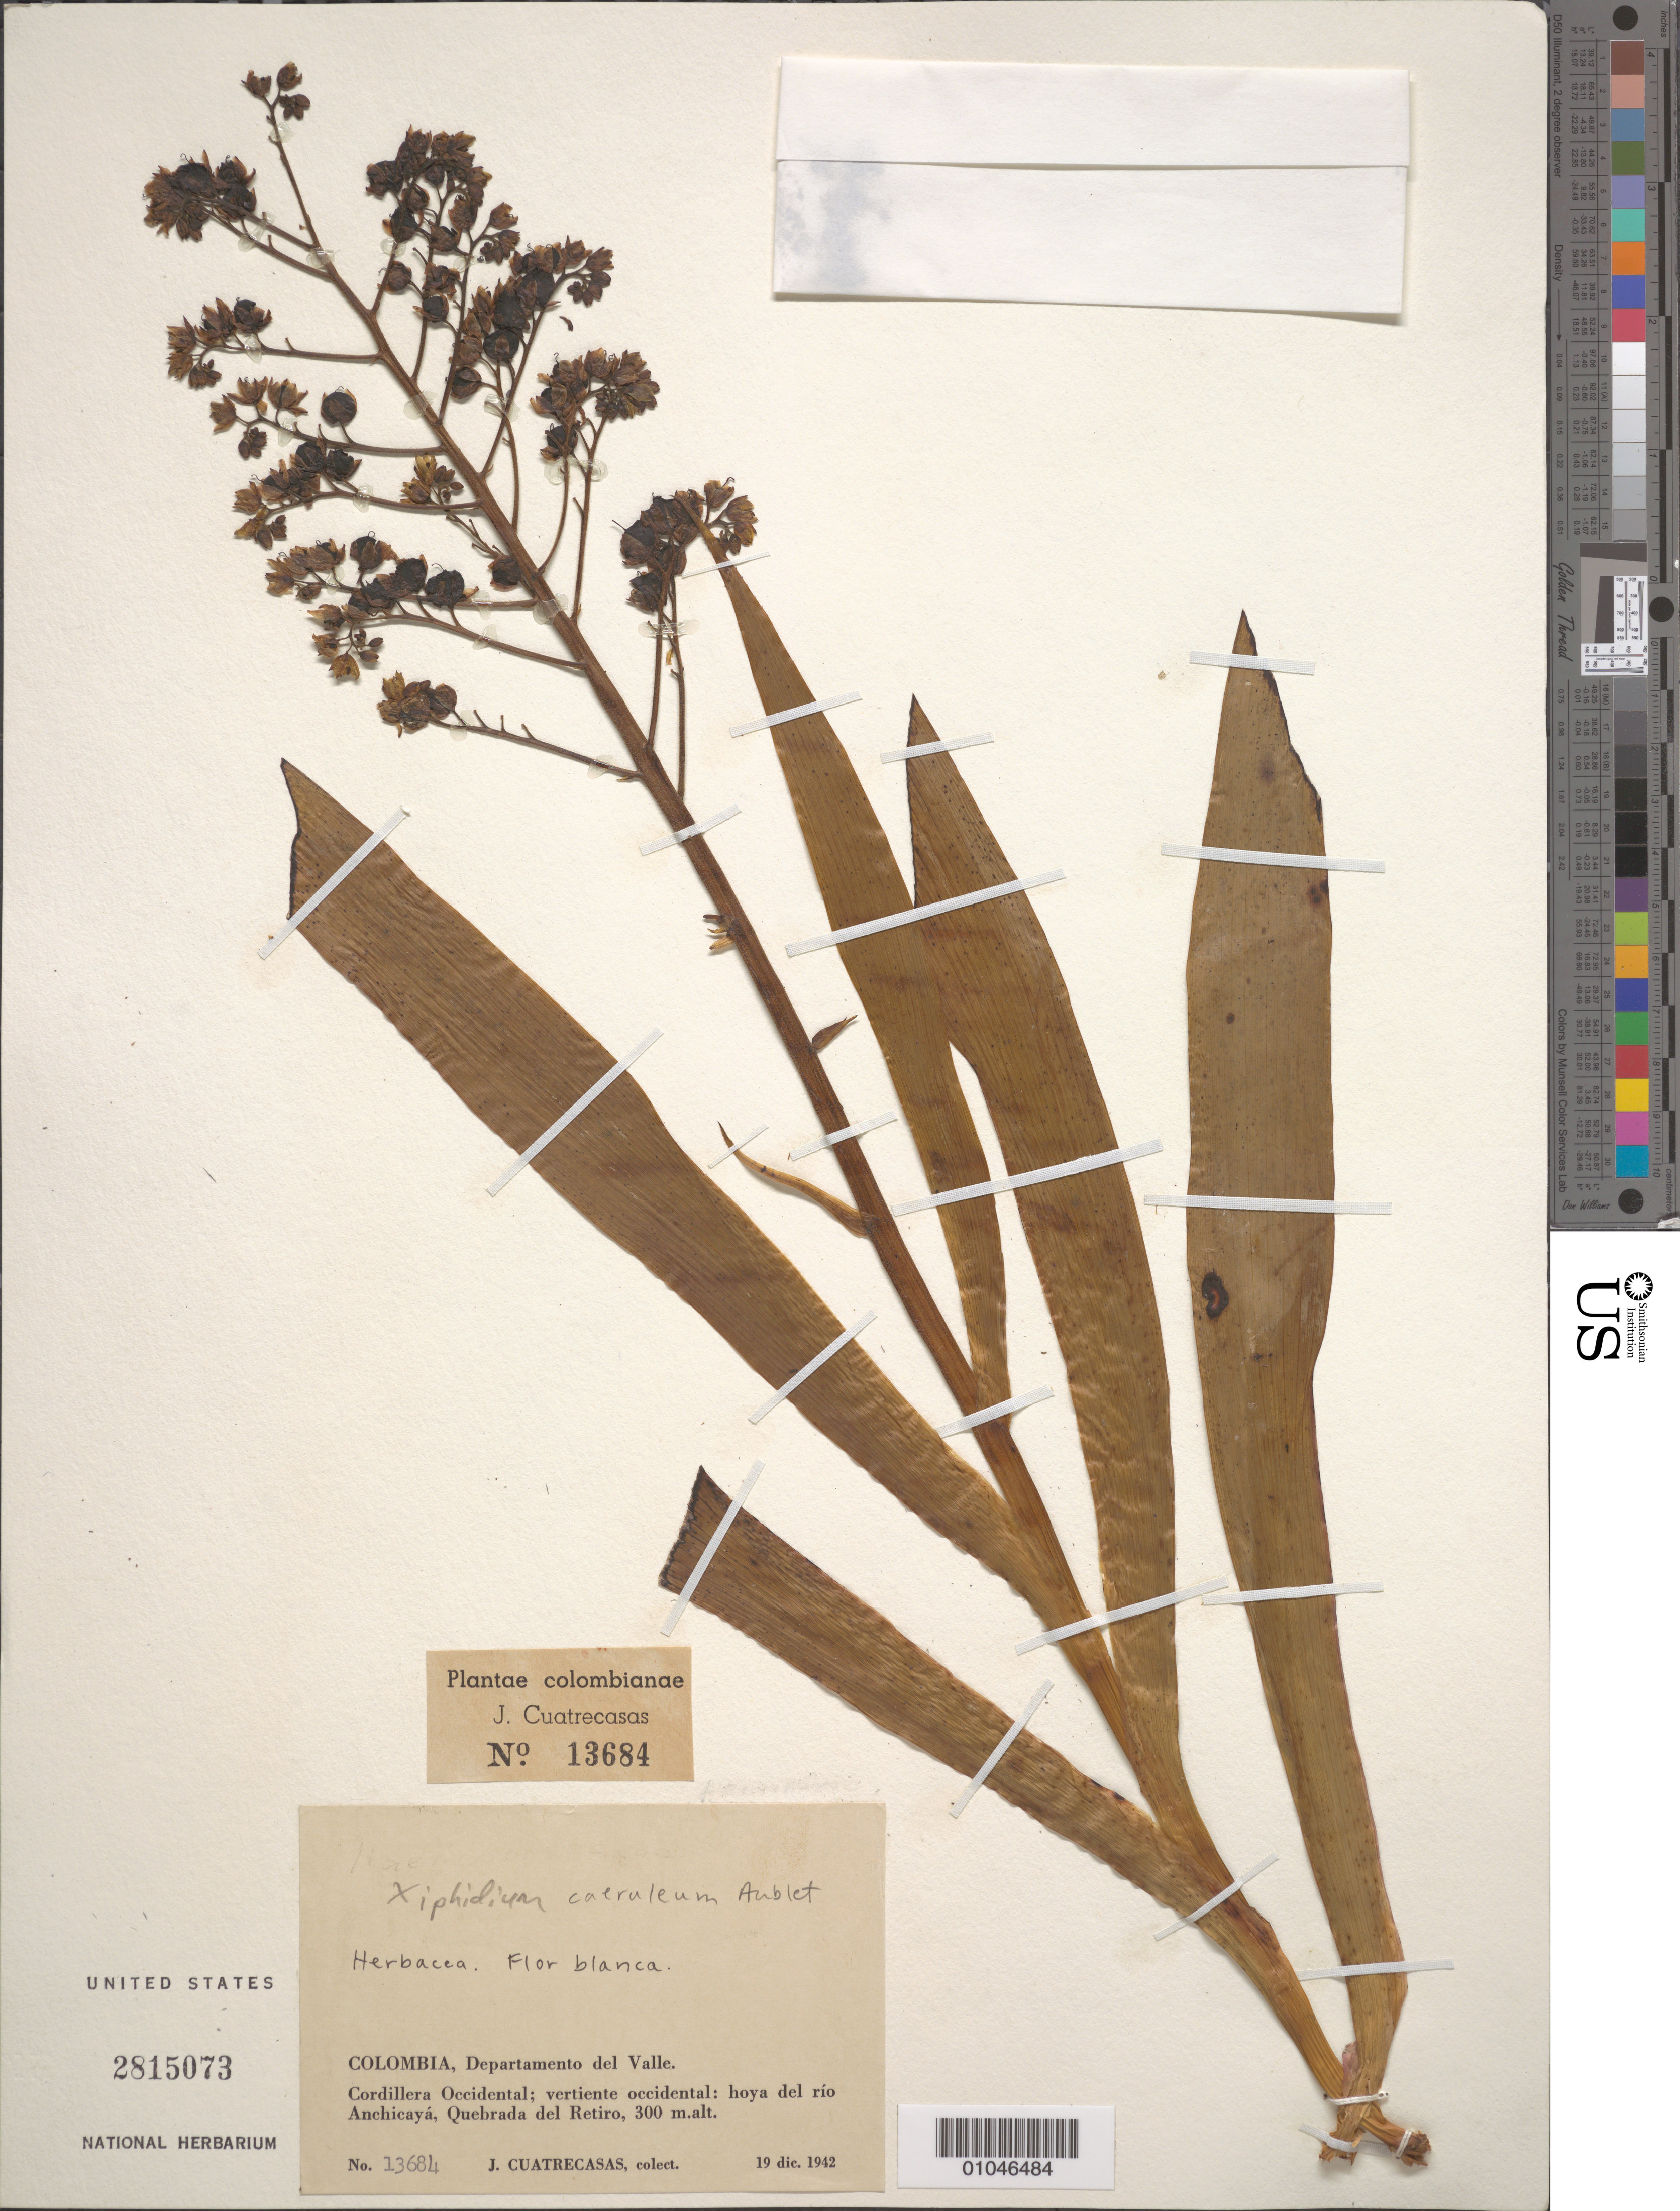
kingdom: Plantae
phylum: Tracheophyta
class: Liliopsida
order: Commelinales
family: Haemodoraceae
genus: Xiphidium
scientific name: Xiphidium caeruleum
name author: Aubl.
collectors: J. Cuatrecasas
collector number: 13684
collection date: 1942-12-19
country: Colombia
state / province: Valle del Cauca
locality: Hoya del rio Anchicaya, Quebrada del Retiro, Cordillera Occidental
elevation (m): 300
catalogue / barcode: US 2815073